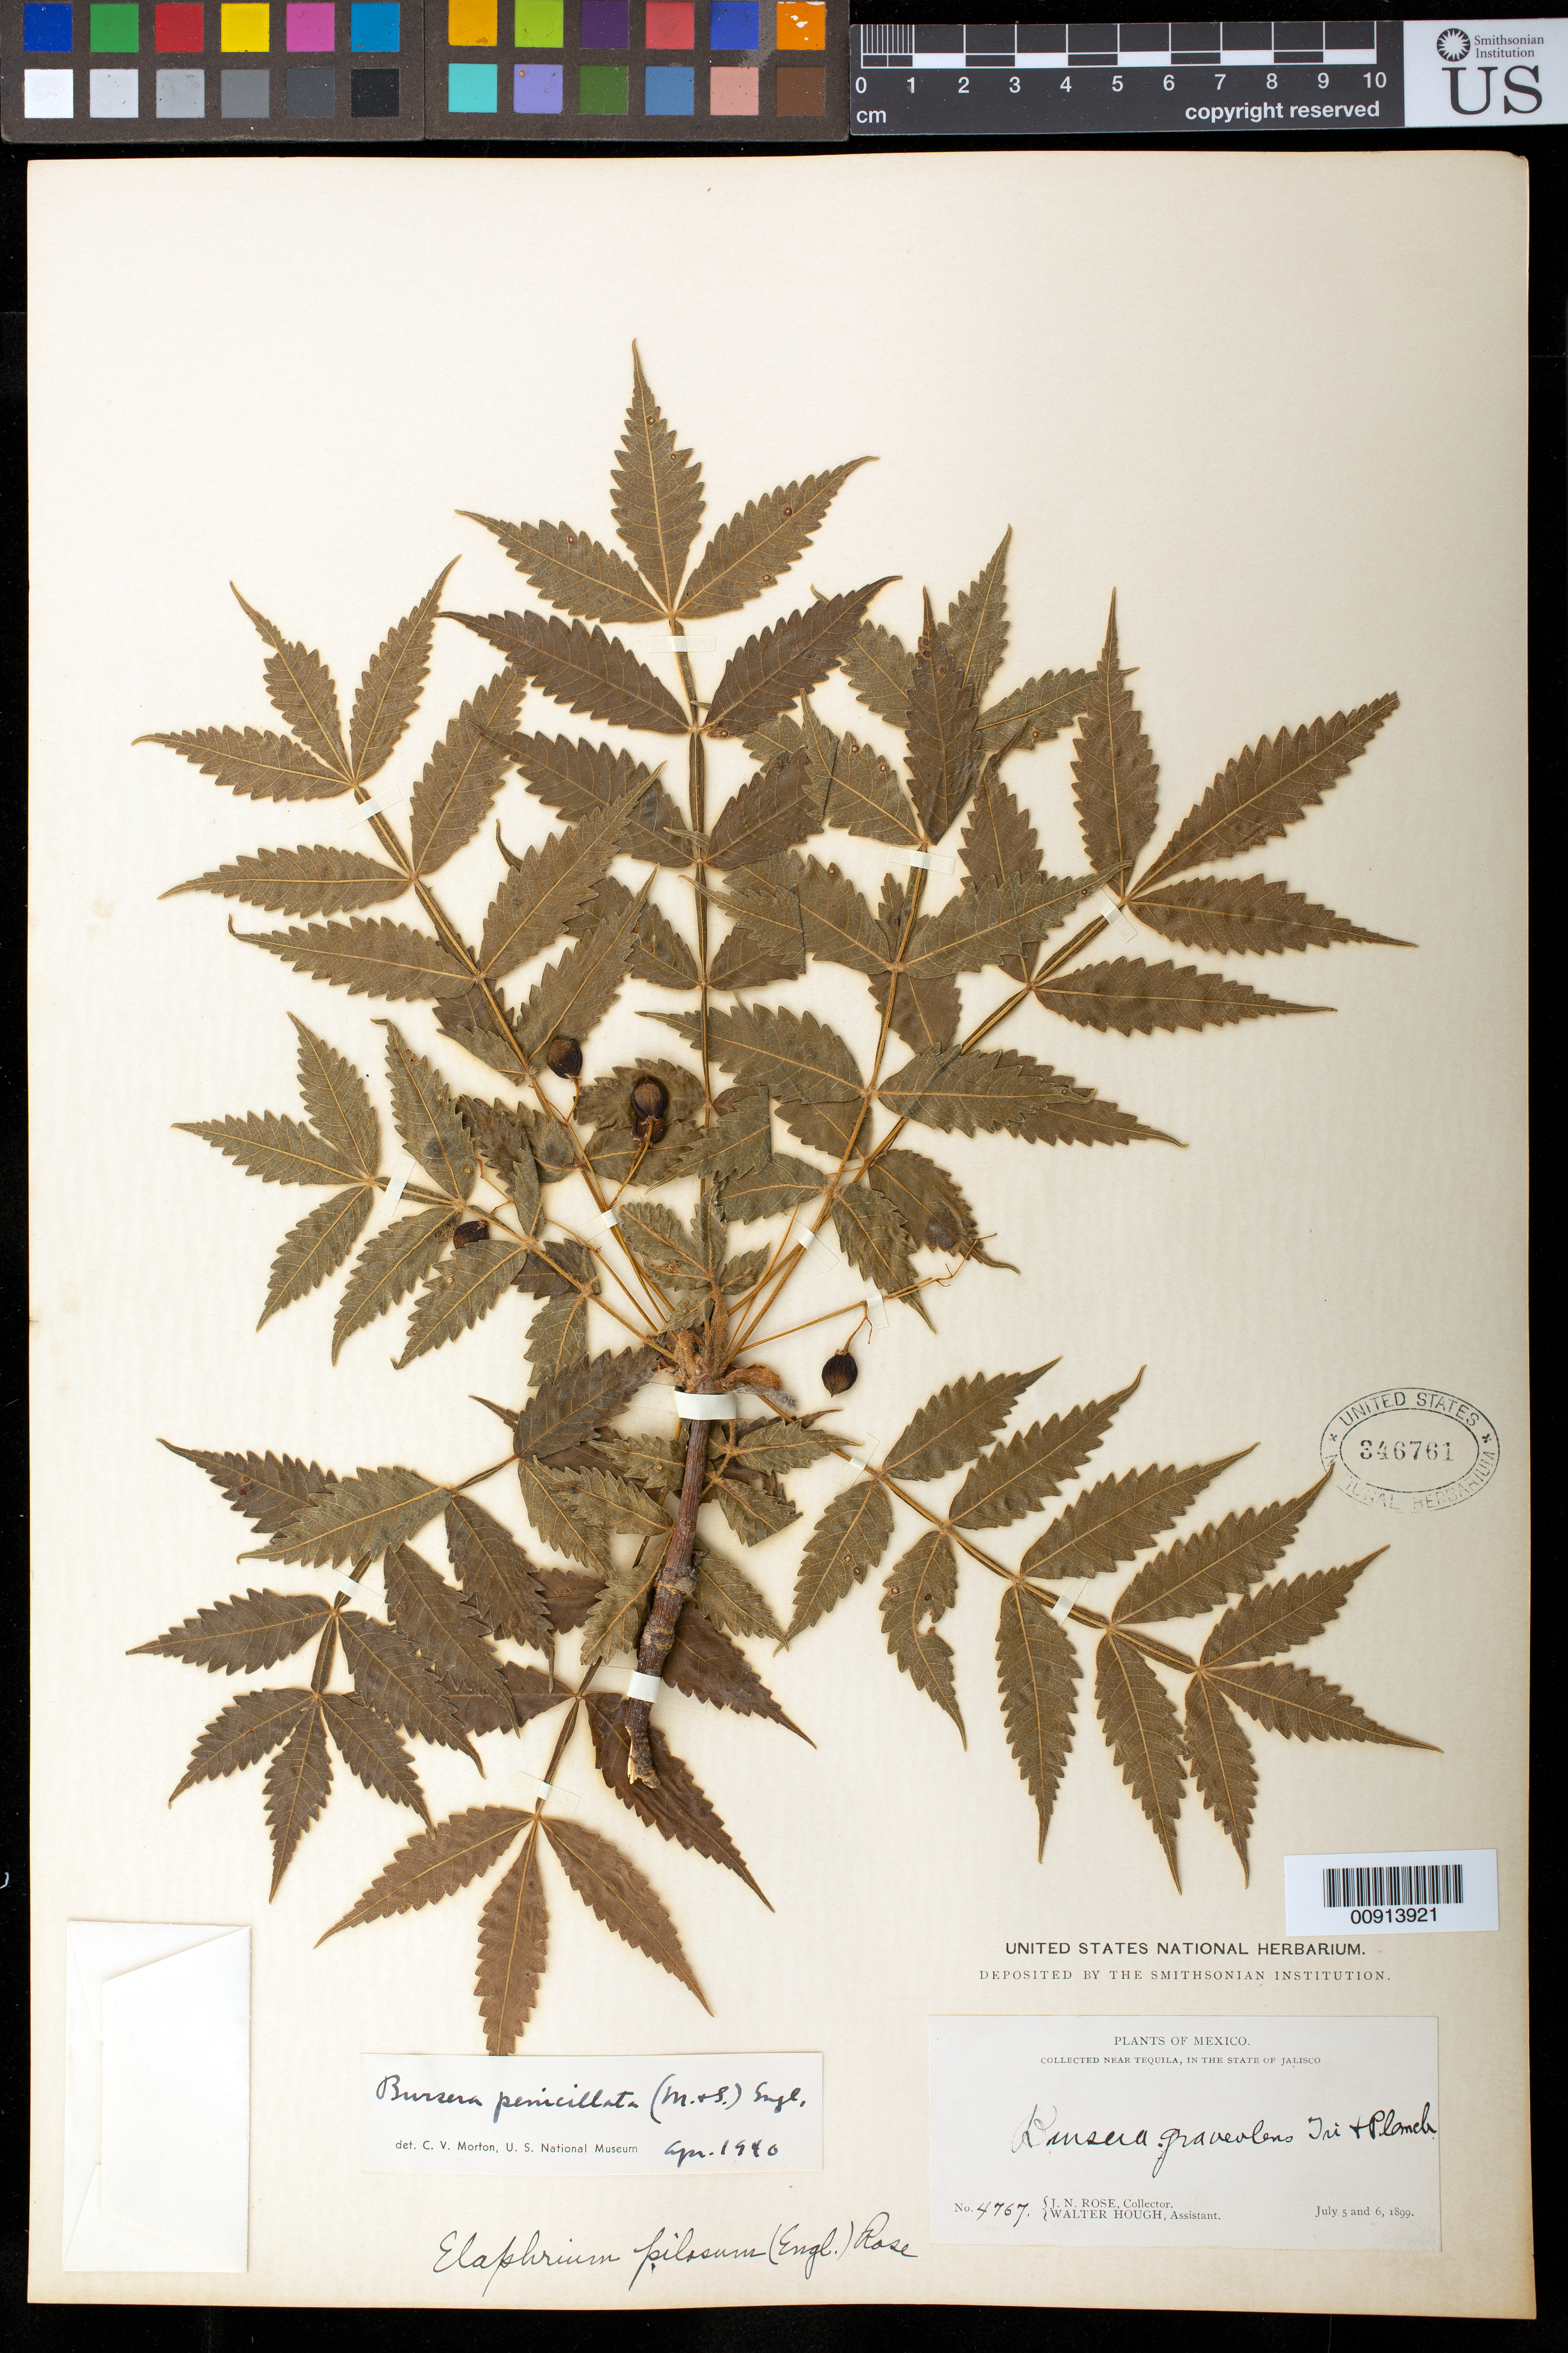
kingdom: Plantae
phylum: Tracheophyta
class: Magnoliopsida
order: Sapindales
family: Burseraceae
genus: Bursera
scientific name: Bursera penicillata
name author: (DC.) Engl.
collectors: J. N. Rose & W. Hough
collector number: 4767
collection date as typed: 05 Jul 1899 to 06 Jul 1899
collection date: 1899-07-05/1899-07-06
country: Mexico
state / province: Jalisco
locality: Near Tequila, State of Jalisco.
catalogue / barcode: US 346761